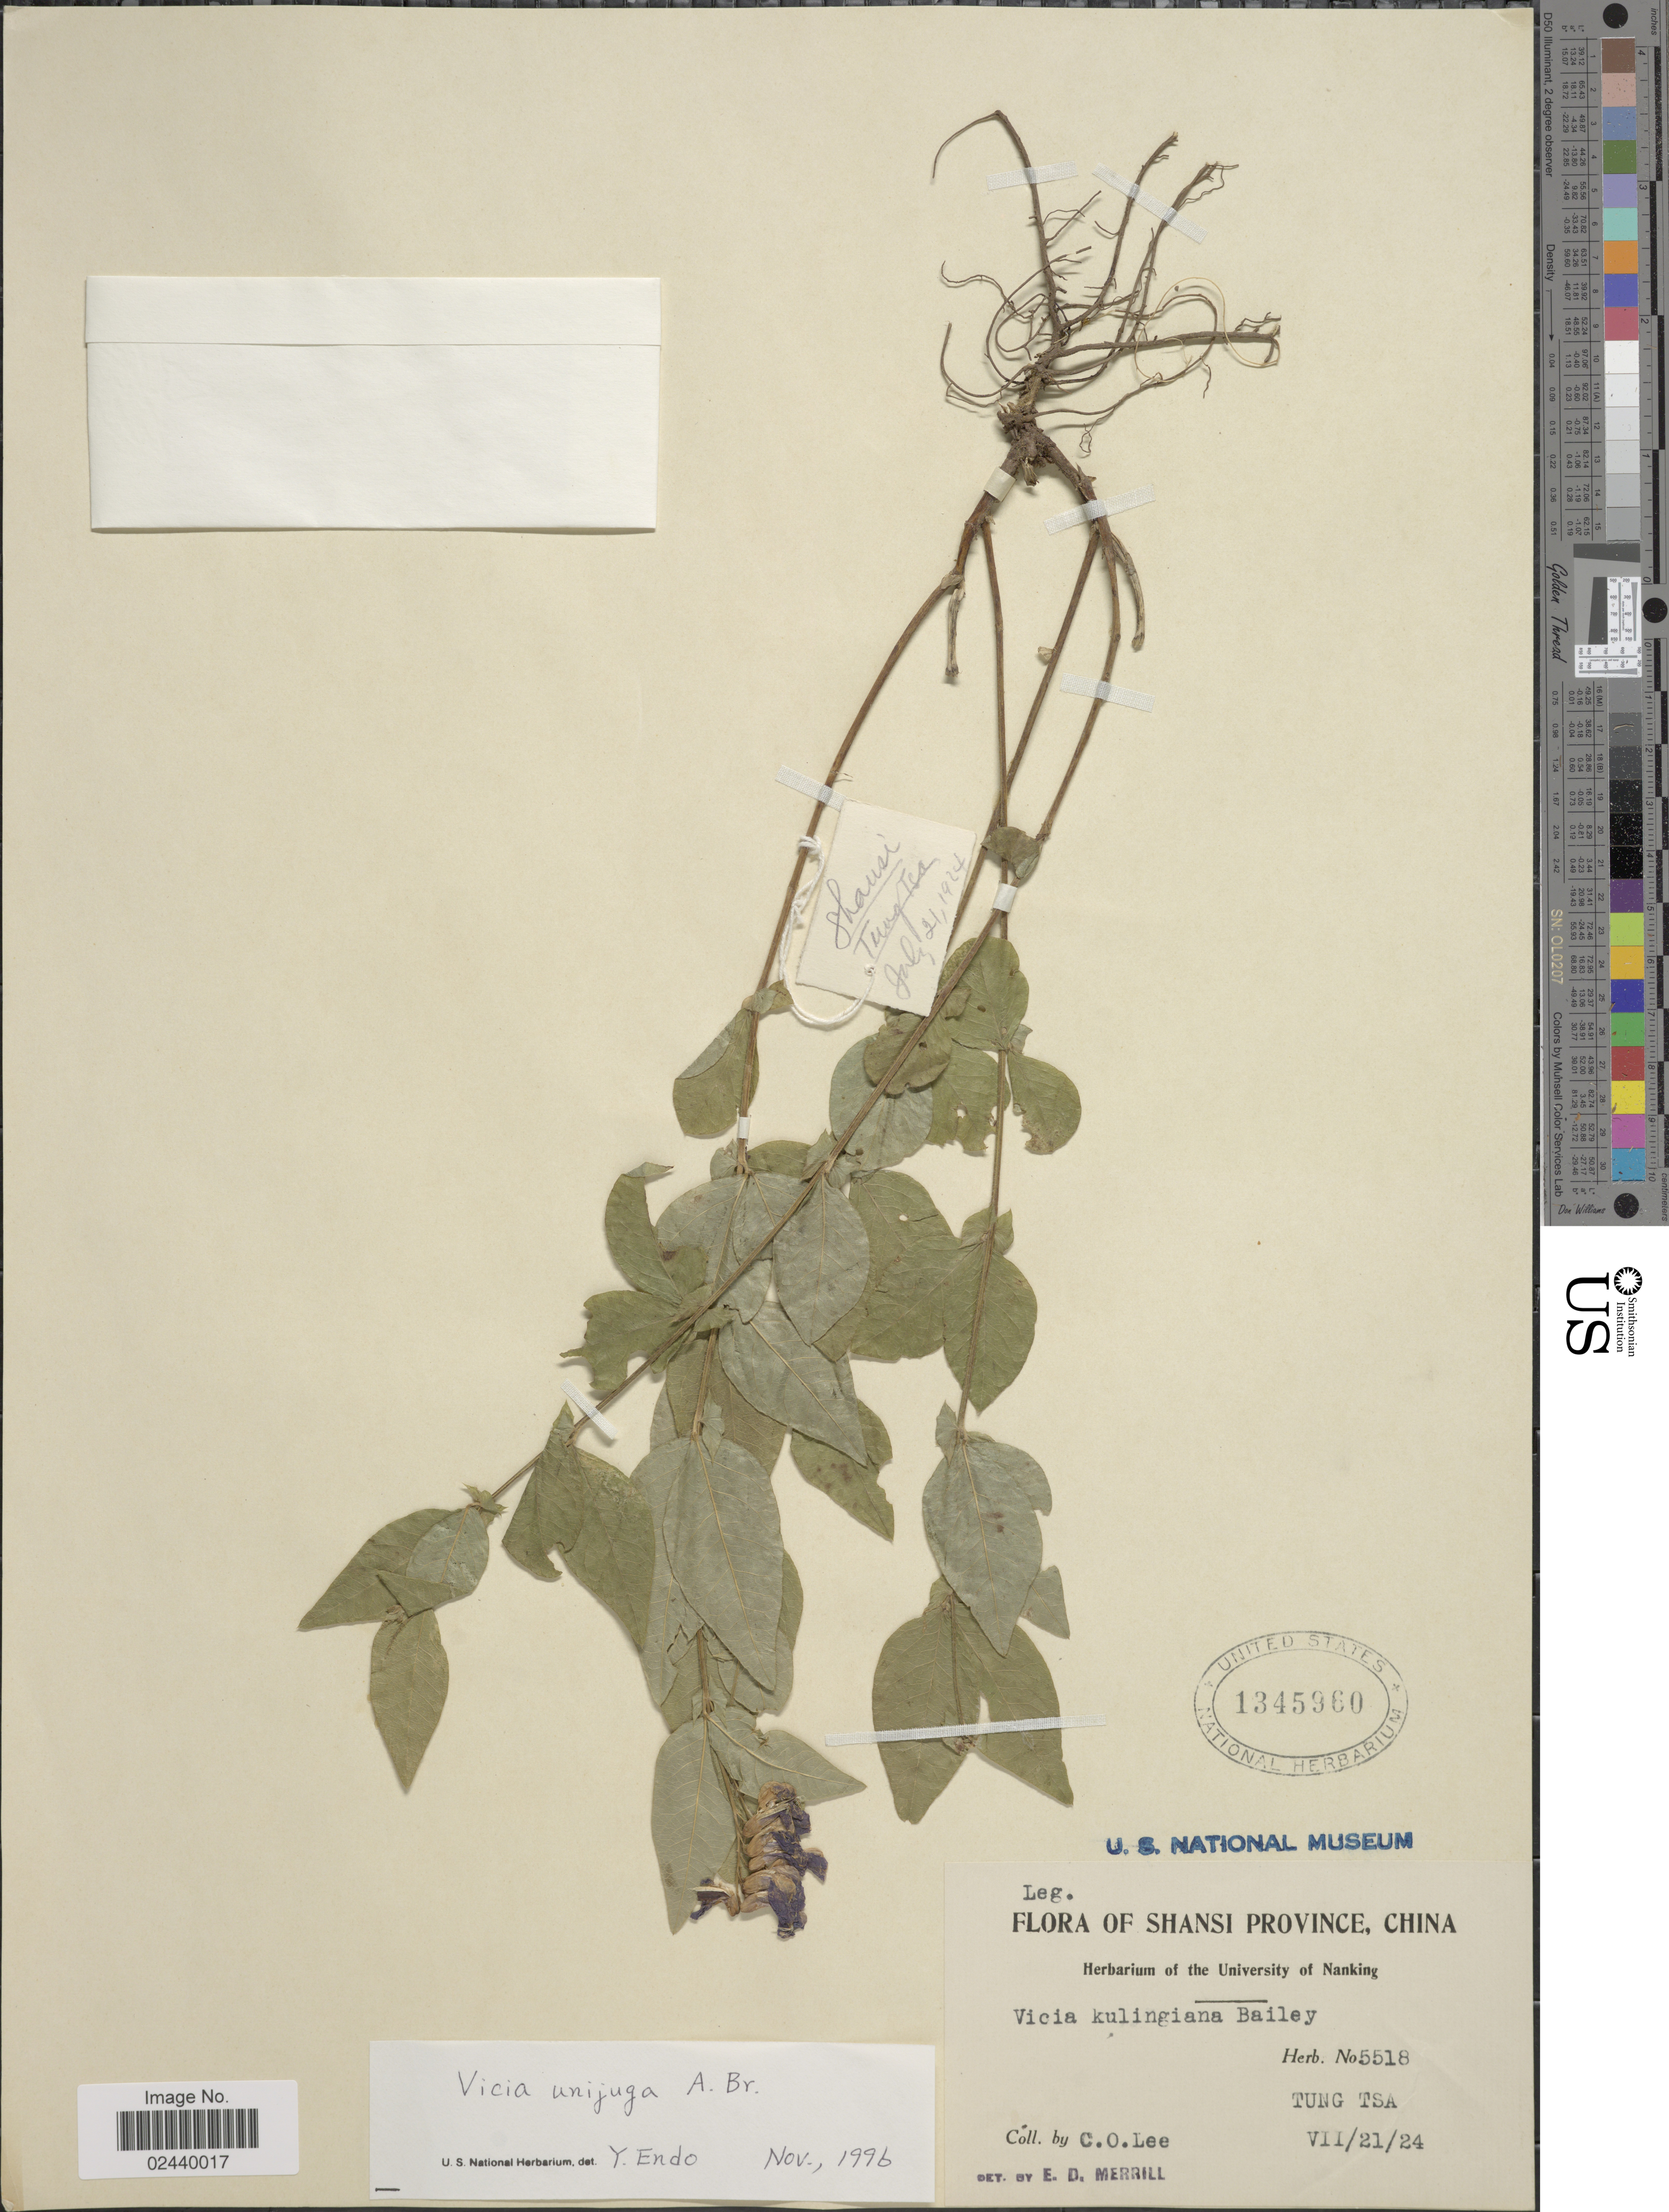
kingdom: Plantae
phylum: Tracheophyta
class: Magnoliopsida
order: Fabales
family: Fabaceae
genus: Vicia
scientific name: Vicia unijuga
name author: A. Braun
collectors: C. Lee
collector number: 5518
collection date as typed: Transcribed d/m/y: 21/7/24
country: China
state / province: Shanxi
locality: Shansi Province, Tung Tsa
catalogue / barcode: US 1345960